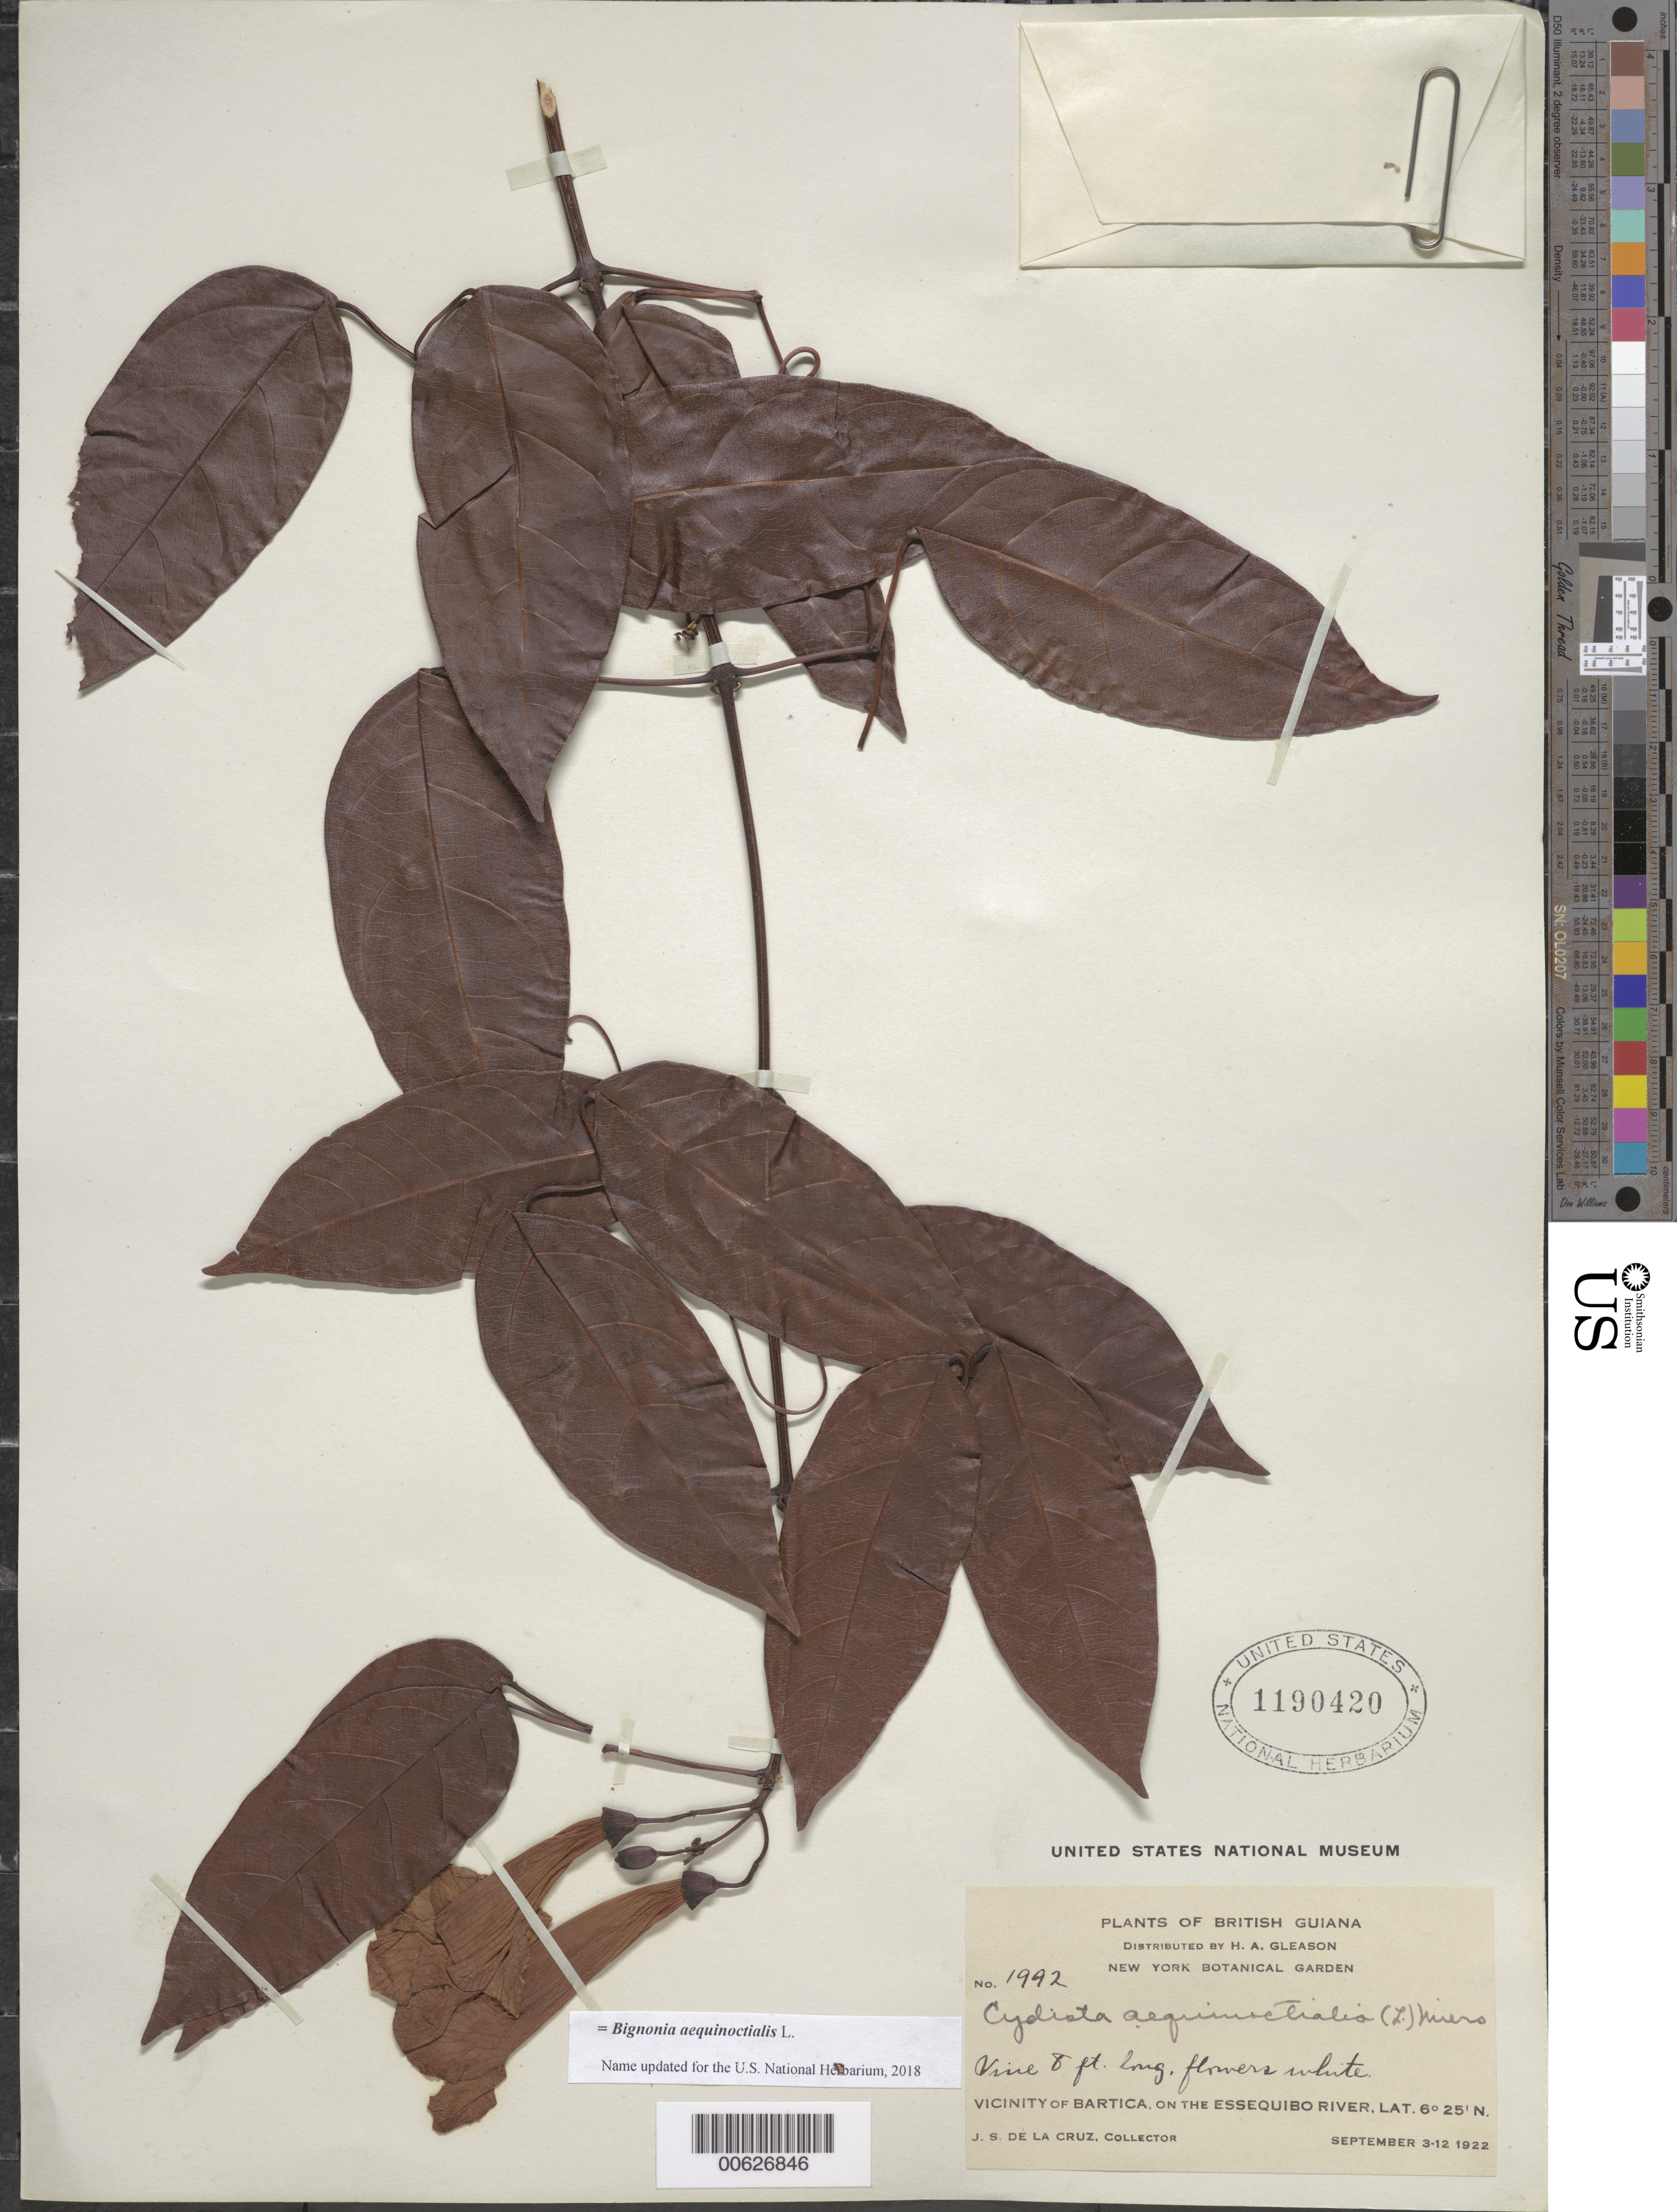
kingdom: Plantae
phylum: Tracheophyta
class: Magnoliopsida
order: Lamiales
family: Bignoniaceae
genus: Bignonia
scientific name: Bignonia aequinoctialis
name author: L.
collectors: J. S. de la Cruz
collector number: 1992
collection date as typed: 3-Sep-22 to 12-Sep-22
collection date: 1922-09-03/1922-09-12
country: Guyana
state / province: Cuyuni-Mazaruni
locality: Bartica, vic., on the Essequibo River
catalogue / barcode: US 1190420